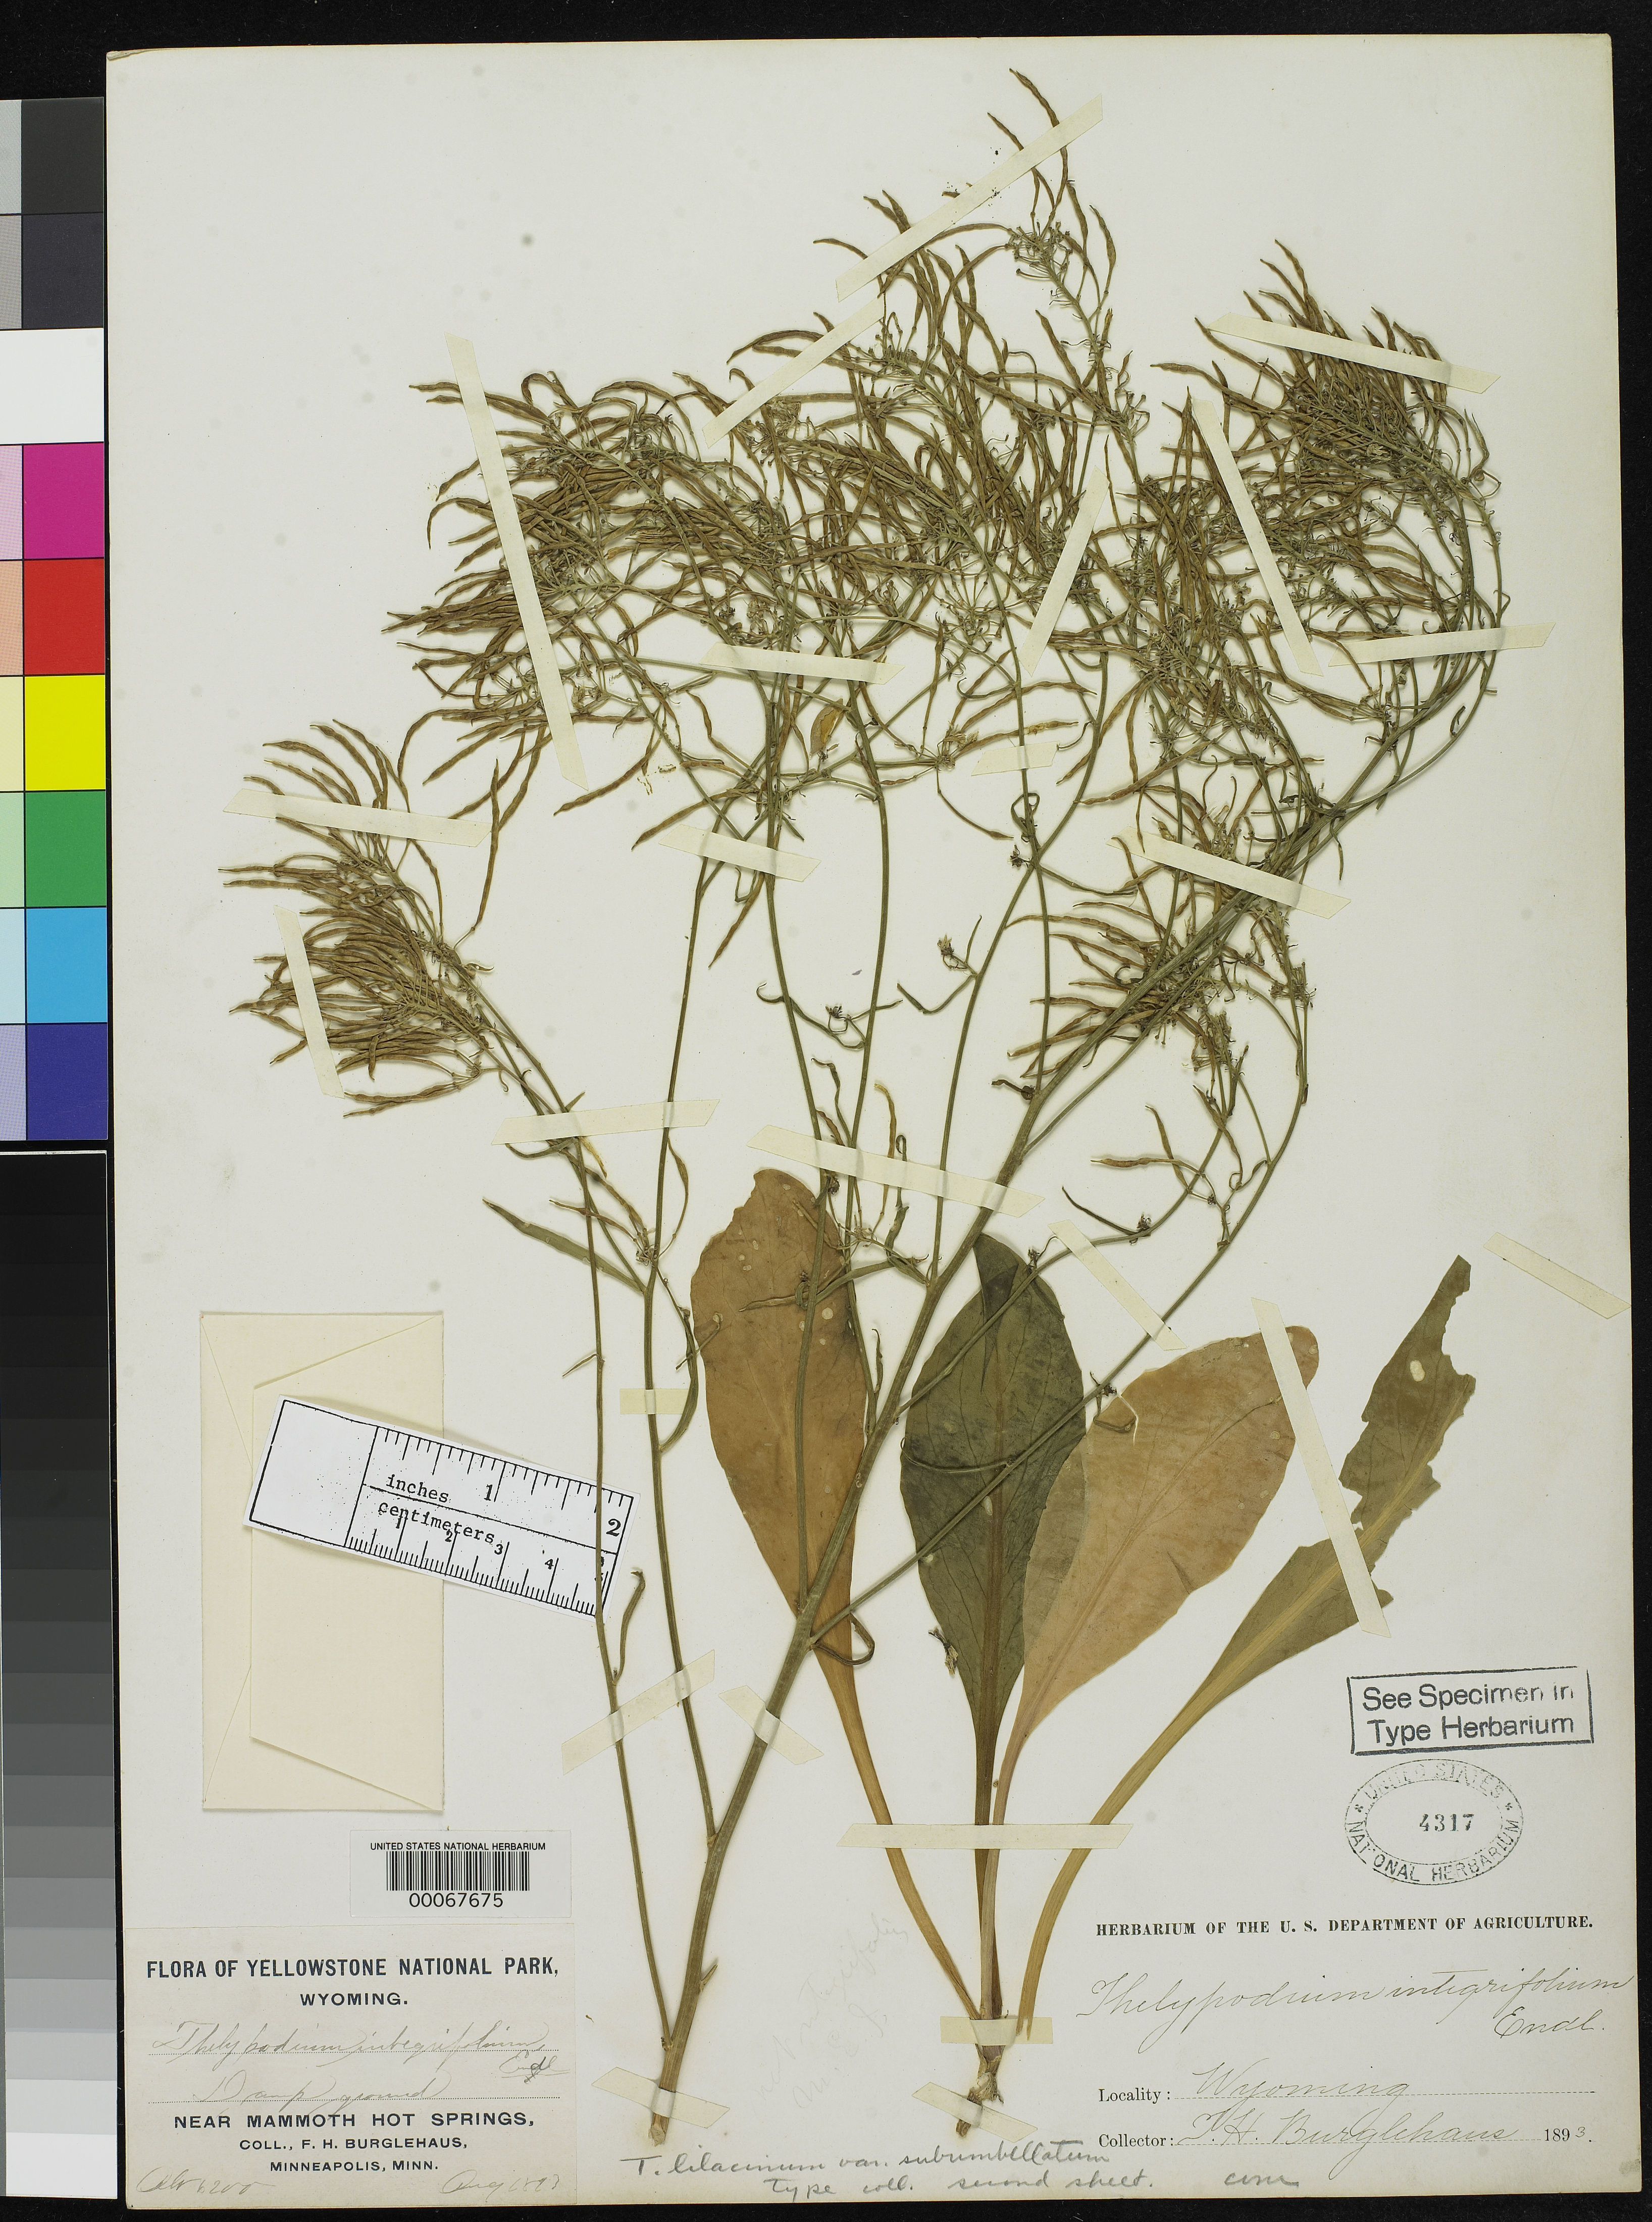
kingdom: Plantae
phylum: Tracheophyta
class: Magnoliopsida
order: Brassicales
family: Brassicaceae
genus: Thelypodium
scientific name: Thelypodium lilacinum var. subumbellatum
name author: Payson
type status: Isotype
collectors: F. Burglehaus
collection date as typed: Aug 1893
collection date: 1893-08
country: United States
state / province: Wyoming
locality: Yellowstone National Park near Mammoth Hot Springs; alt. 6200 Ft.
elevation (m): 1890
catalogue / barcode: US 4317